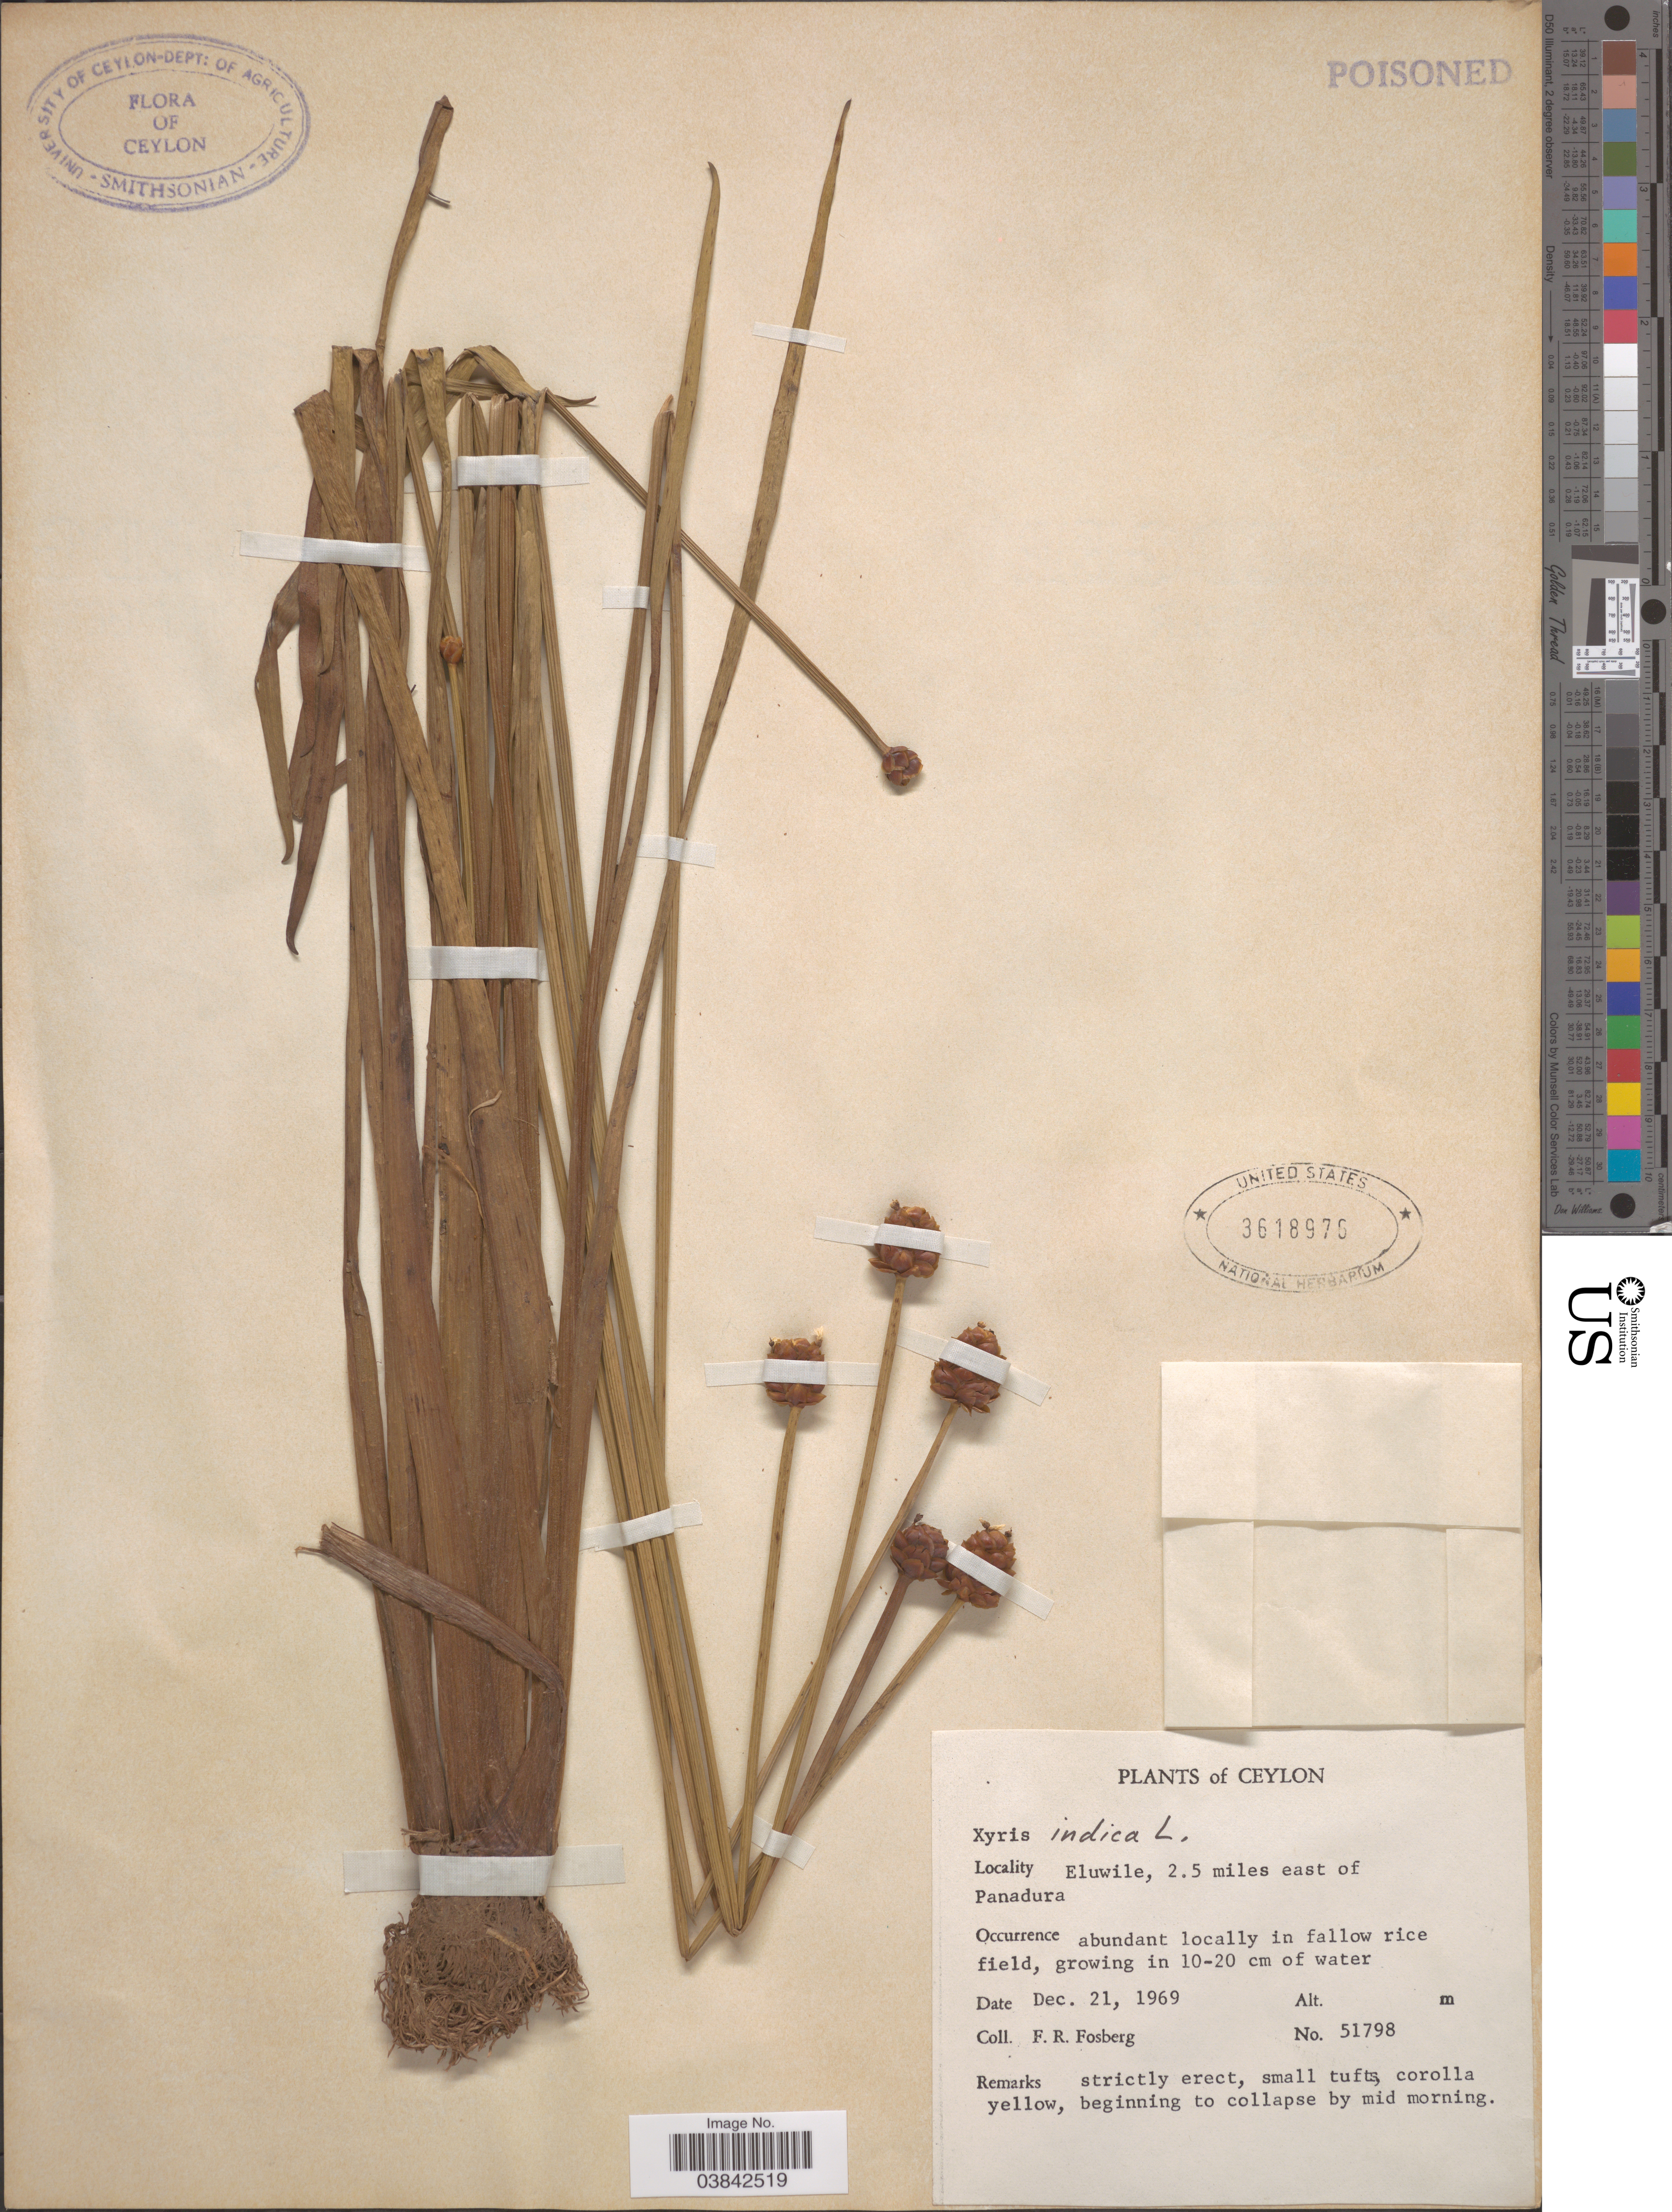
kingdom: Plantae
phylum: Tracheophyta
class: Liliopsida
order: Poales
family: Xyridaceae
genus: Xyris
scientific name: Xyris indica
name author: L.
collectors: F. R. Fosberg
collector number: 51798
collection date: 1969-12-21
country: Sri Lanka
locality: Eluwile, 2.5 miles east of Panadura.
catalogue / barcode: US 3618976